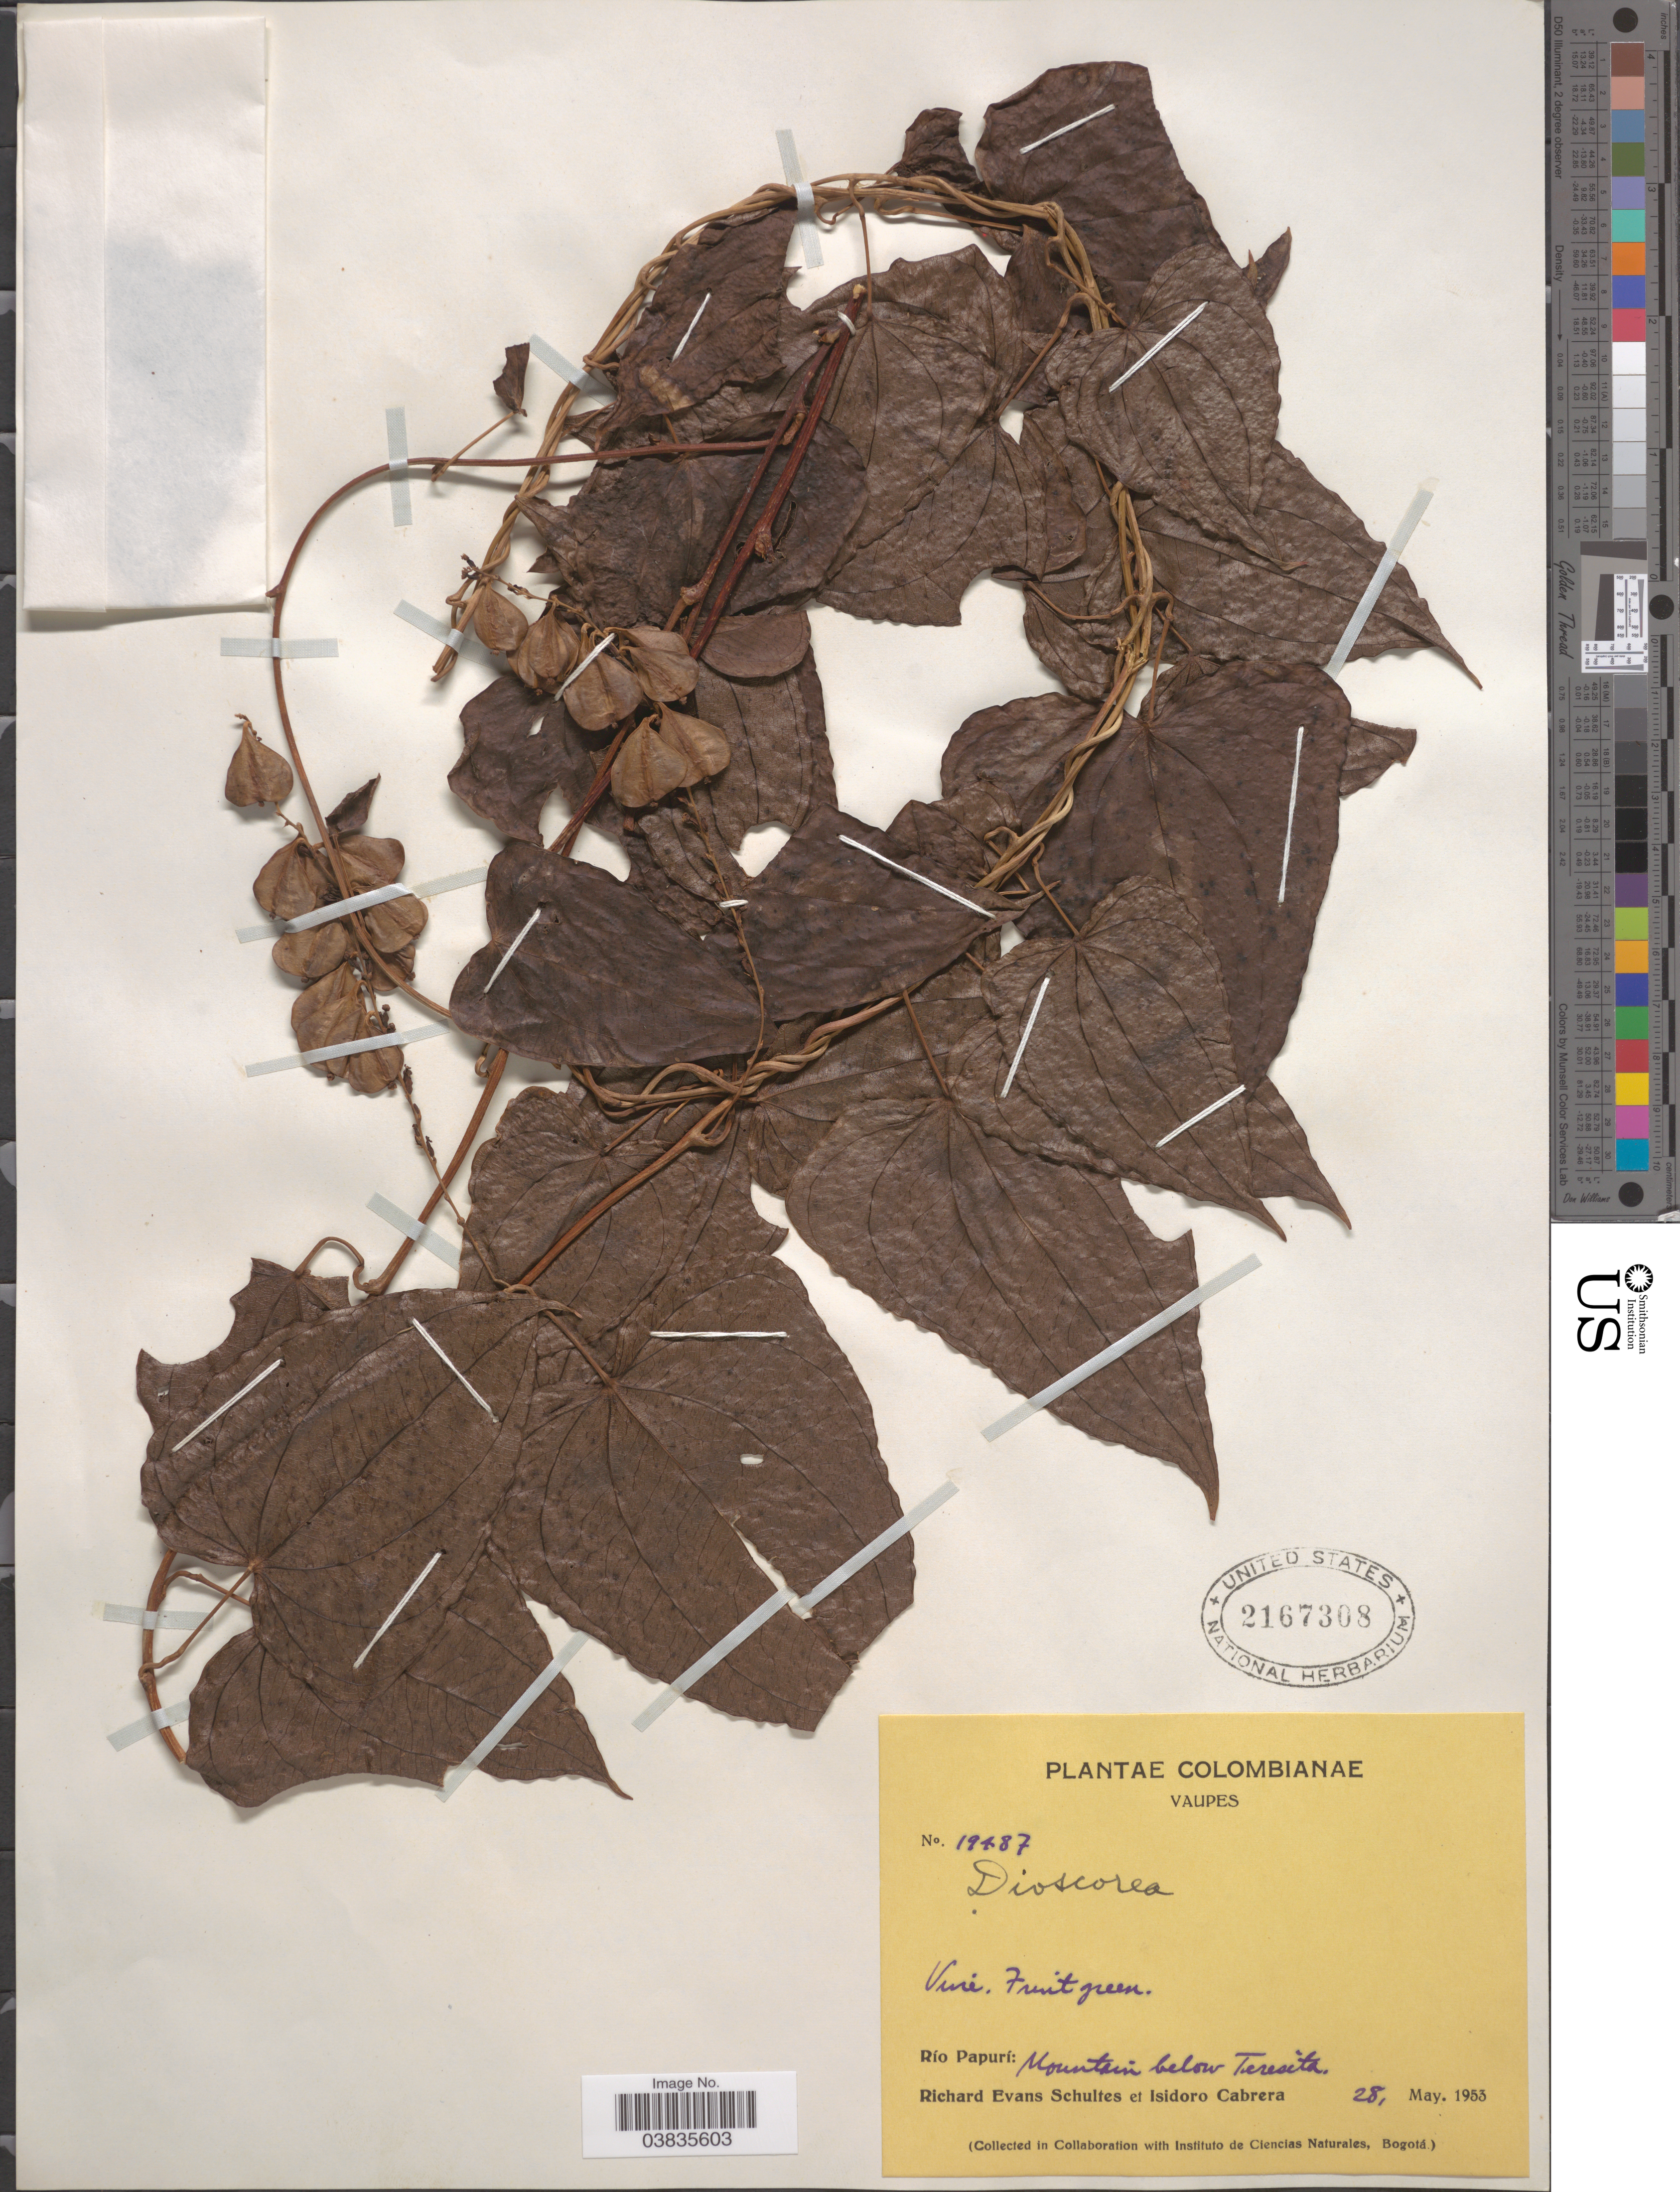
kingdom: Plantae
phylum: Tracheophyta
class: Liliopsida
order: Dioscoreales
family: Dioscoreaceae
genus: Dioscorea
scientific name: Dioscorea sp.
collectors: R. E. Schultes & I. Cabrera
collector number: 19487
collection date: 1953-05-28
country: Colombia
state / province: Vaupés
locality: Río Papurí: Mountain below Teresita.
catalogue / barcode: US 2167308